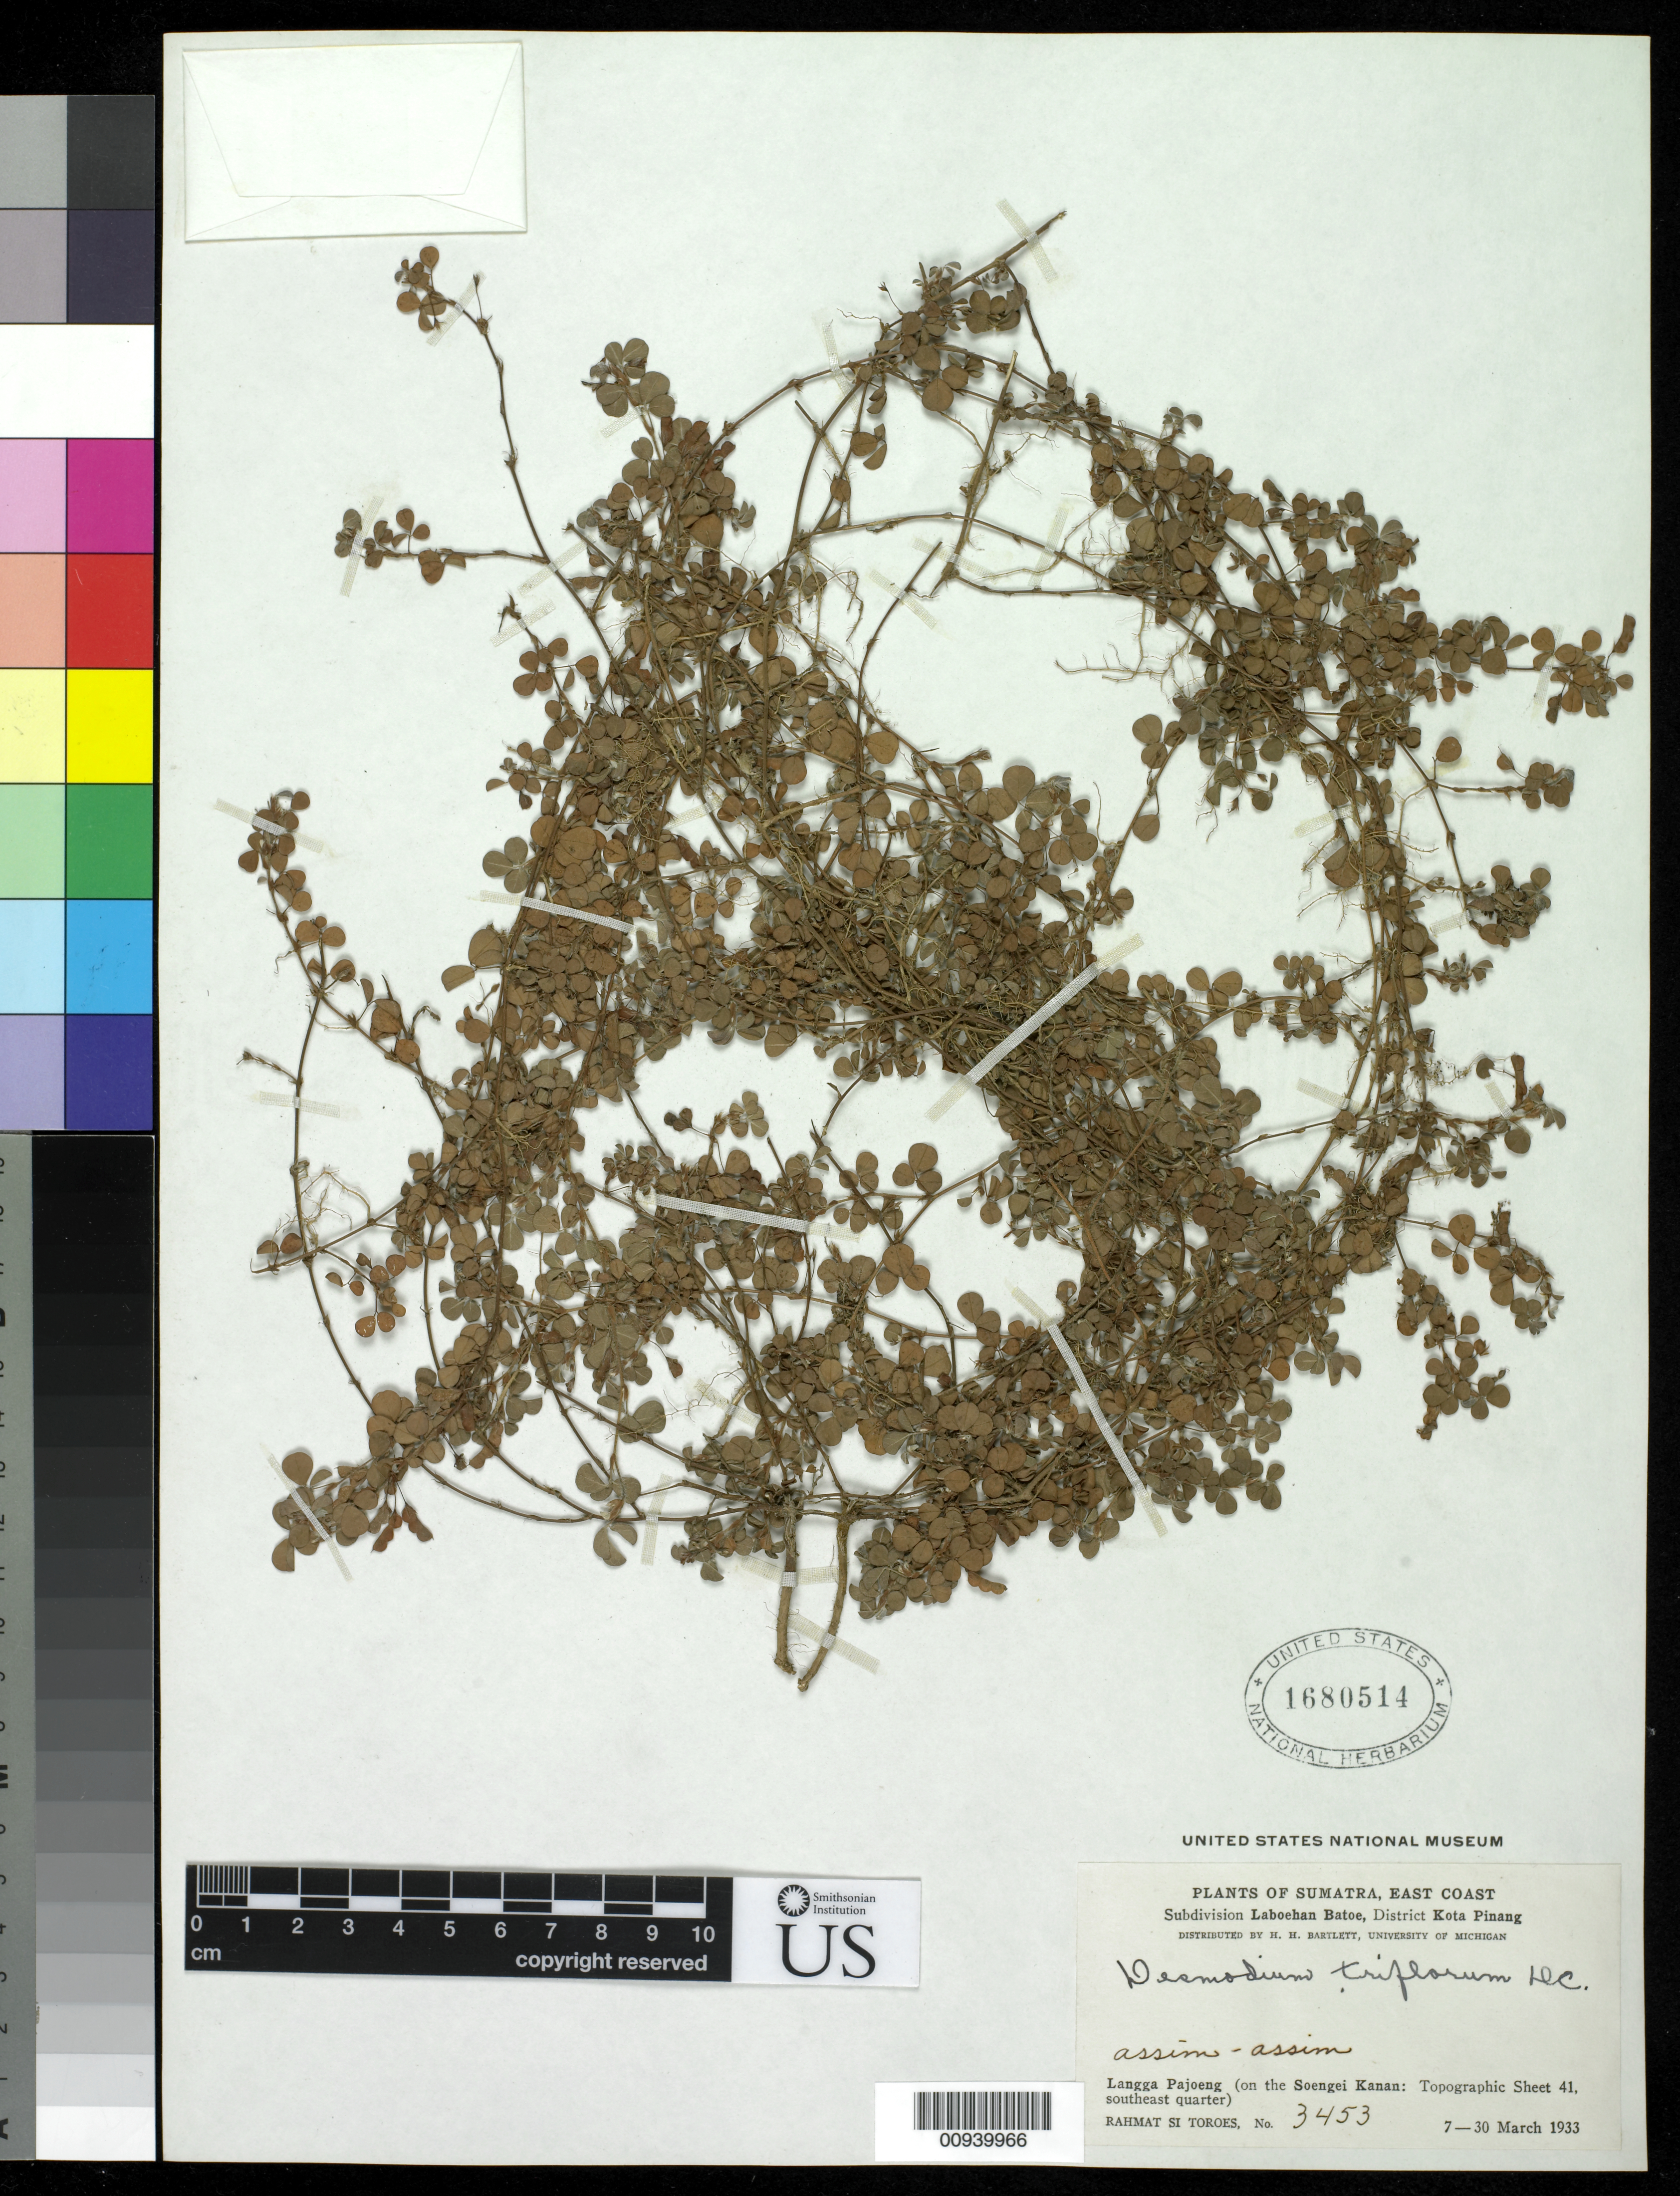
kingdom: Plantae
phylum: Tracheophyta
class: Magnoliopsida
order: Fabales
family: Fabaceae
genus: Grona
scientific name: Grona triflora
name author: (L.) H. Ohashi & K. Ohashi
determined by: Strong, Mark T., (BOT), Smithsonian Institution - National Museum of Natural History (UNITED STATES)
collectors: Rahmat Si Boeea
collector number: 3453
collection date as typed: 07 Mar 1933 to 29 Mar 1933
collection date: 1933-03-07/1933-03-29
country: Indonesia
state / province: Sumatra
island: Sumatra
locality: East Coast Subdivision Laboehan Batoe, District Kota Pinang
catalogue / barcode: US 1680514